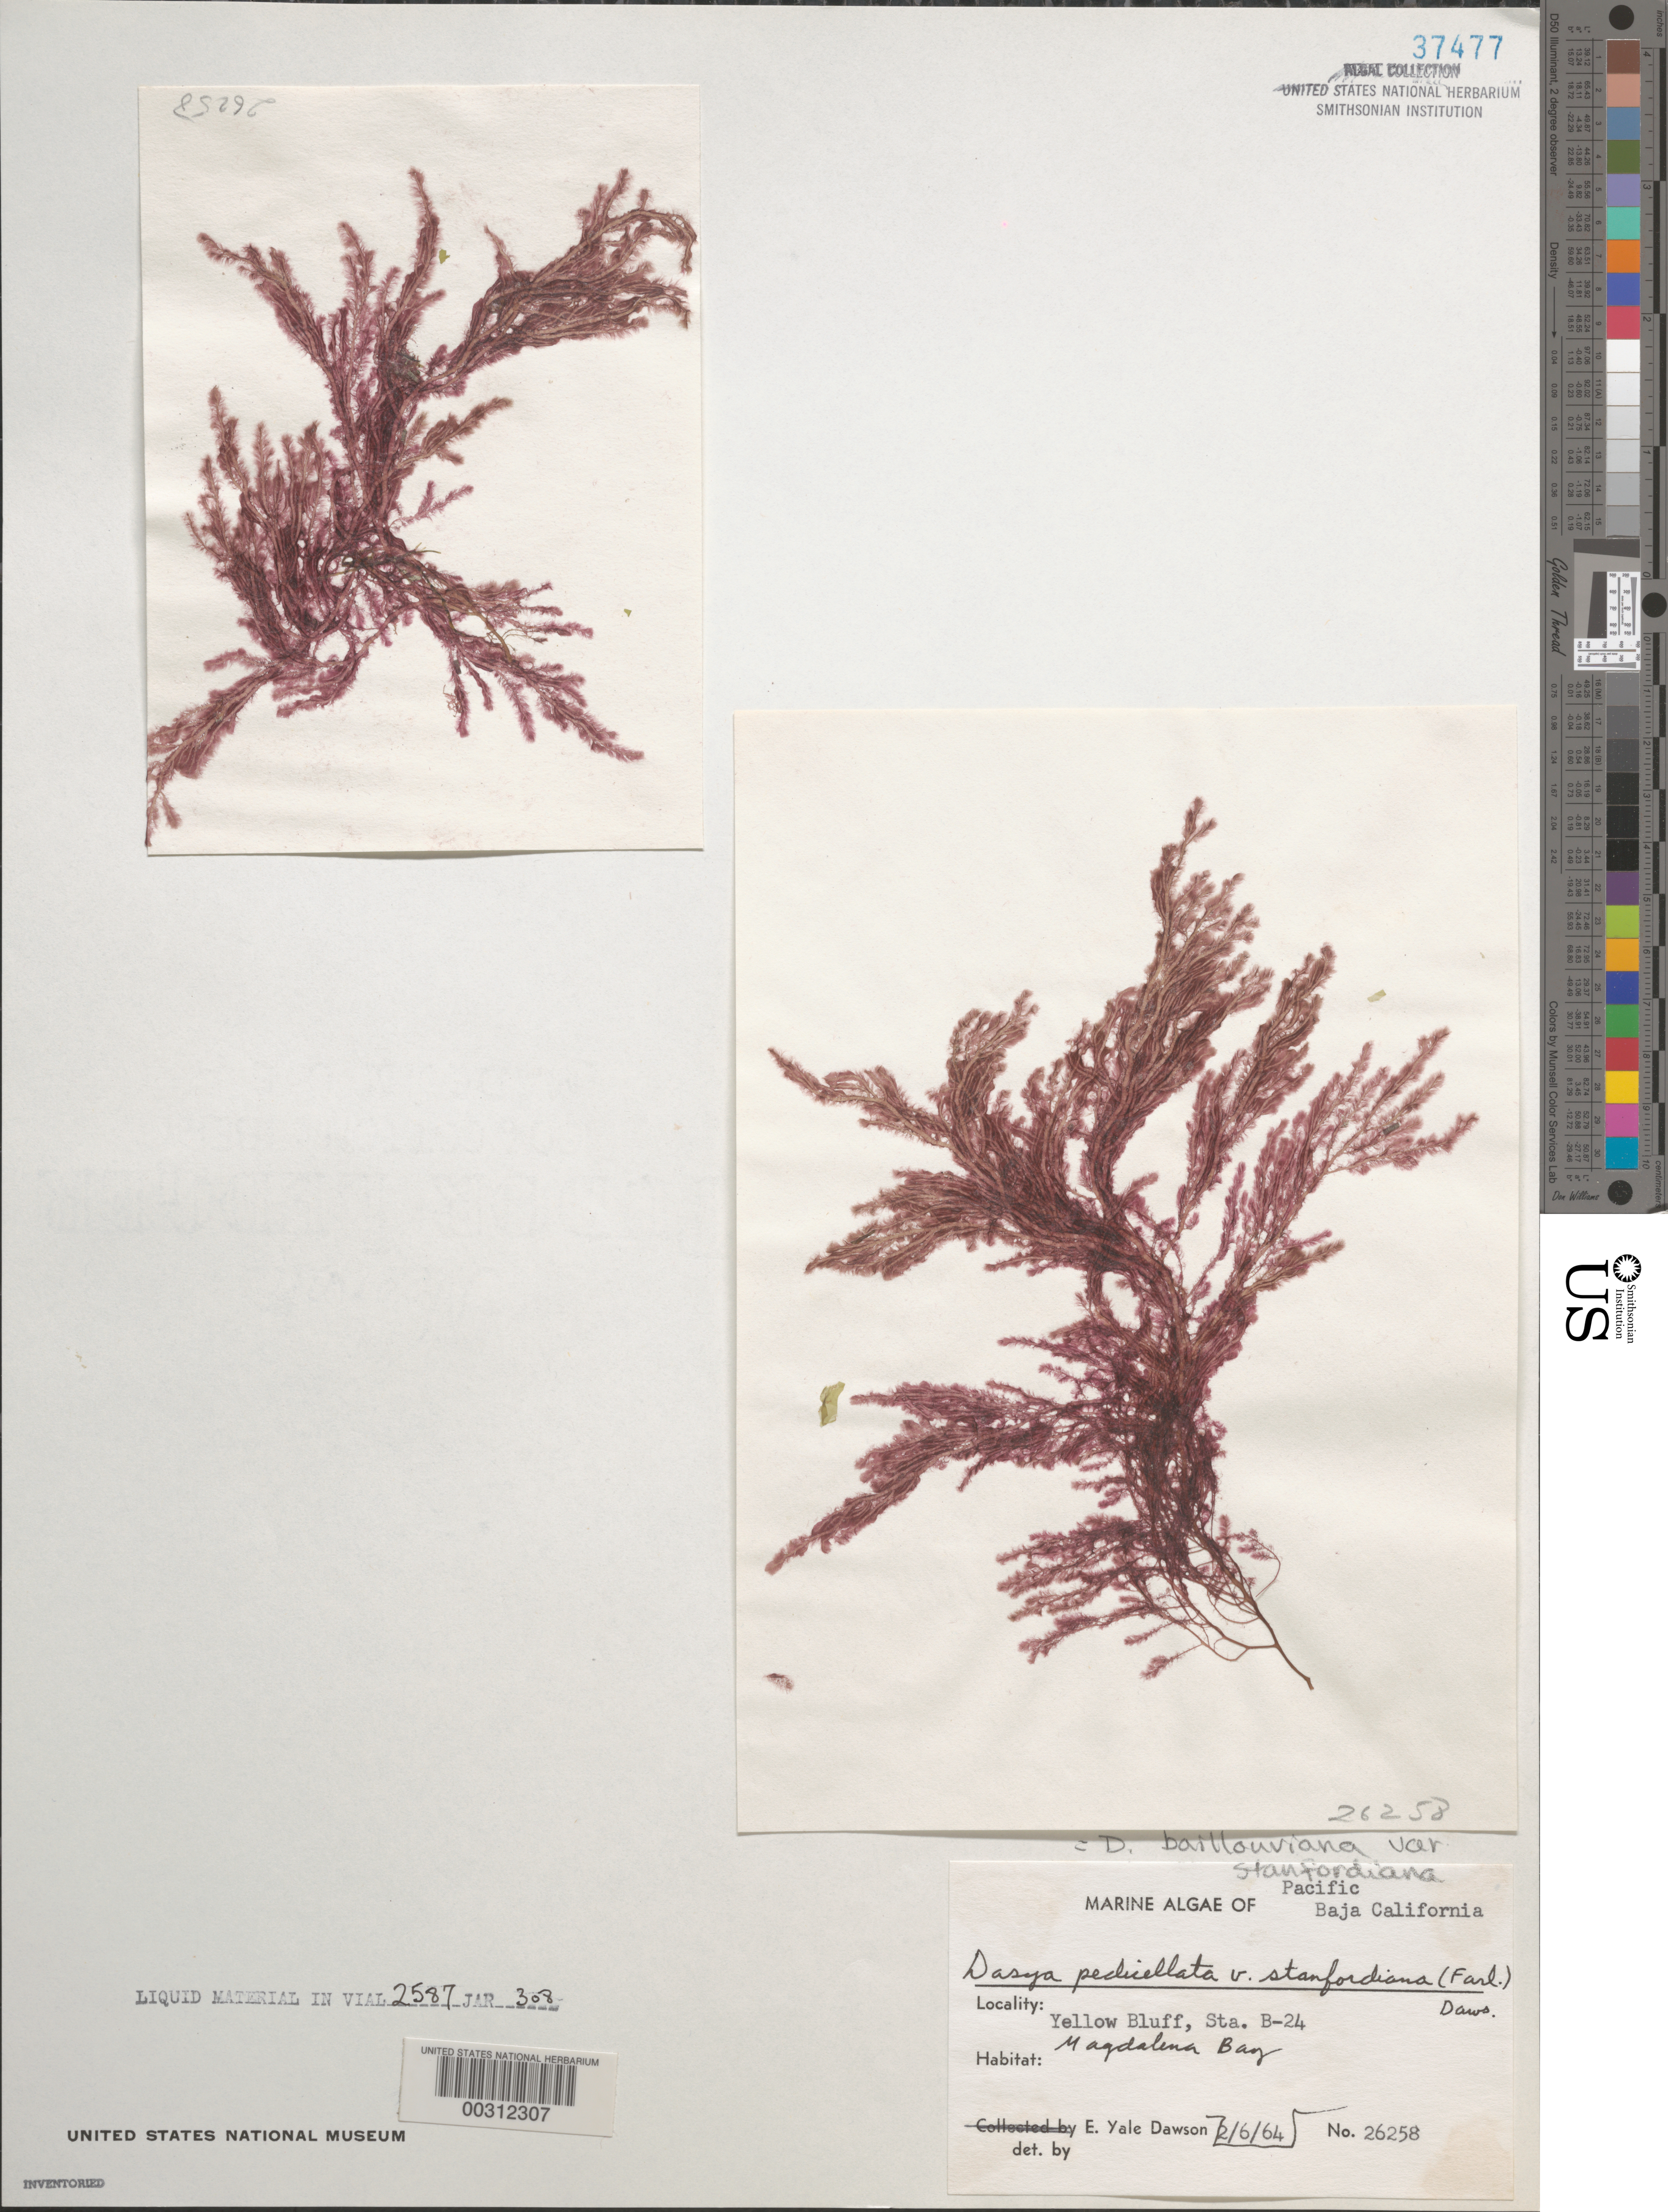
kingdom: Plantae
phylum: Rhodophyta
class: Florideophyceae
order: Ceramiales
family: Dasyaceae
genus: Dasya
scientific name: Dasya pedicellata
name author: (C. Agardh) C. Agardh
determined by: Algae name updating Project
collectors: E. Y. Dawson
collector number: EYD 26258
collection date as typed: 06 Feb 1964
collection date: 1964-02-06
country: Mexico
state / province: Baja California Sur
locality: Yellow Bluff, Bahia Magdalena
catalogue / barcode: US 37477